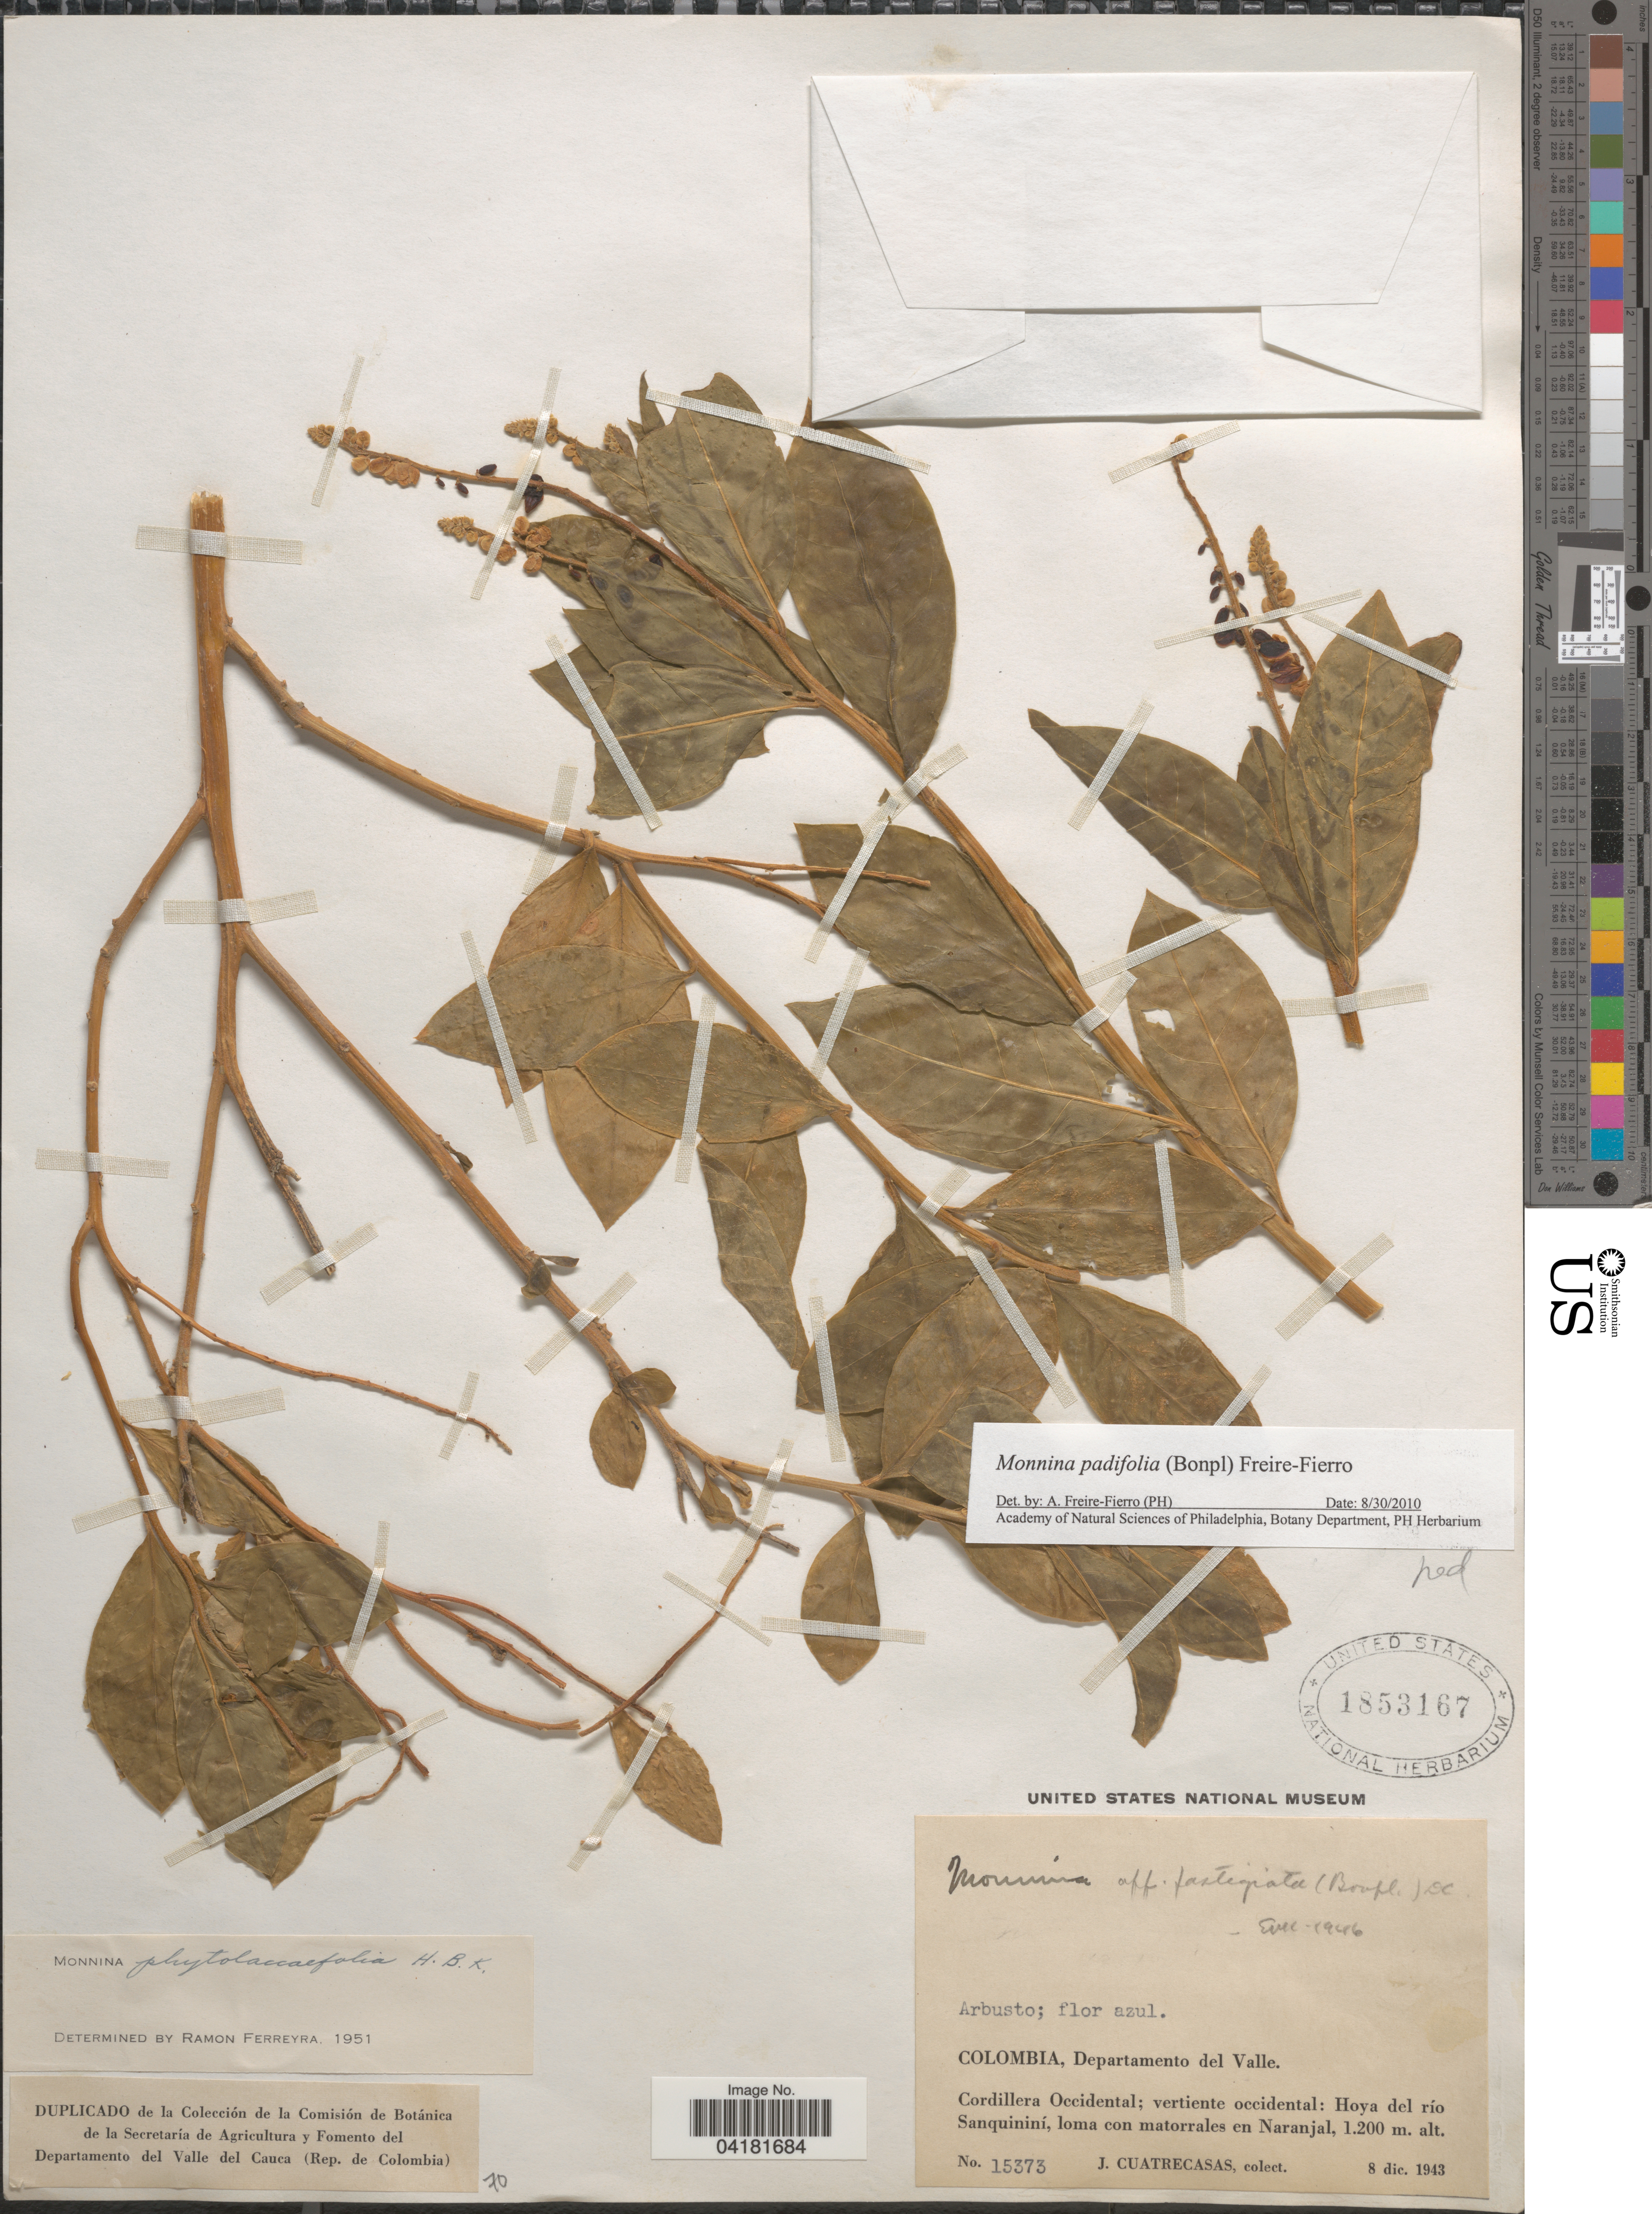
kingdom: Plantae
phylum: Tracheophyta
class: Magnoliopsida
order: Fabales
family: Polygalaceae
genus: Monnina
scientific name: Monnina padifolia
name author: (Bonpl.) Freire-Fierro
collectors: J. Cuatrecasas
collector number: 15373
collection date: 1943-12-08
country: Colombia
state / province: Valle del Cauca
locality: Departamento del Valle. Cordillera Occidental; vertiente occidental: Hoya del río Sanquininí, loma con matorrales en Naranjal.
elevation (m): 1200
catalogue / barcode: US 1853167